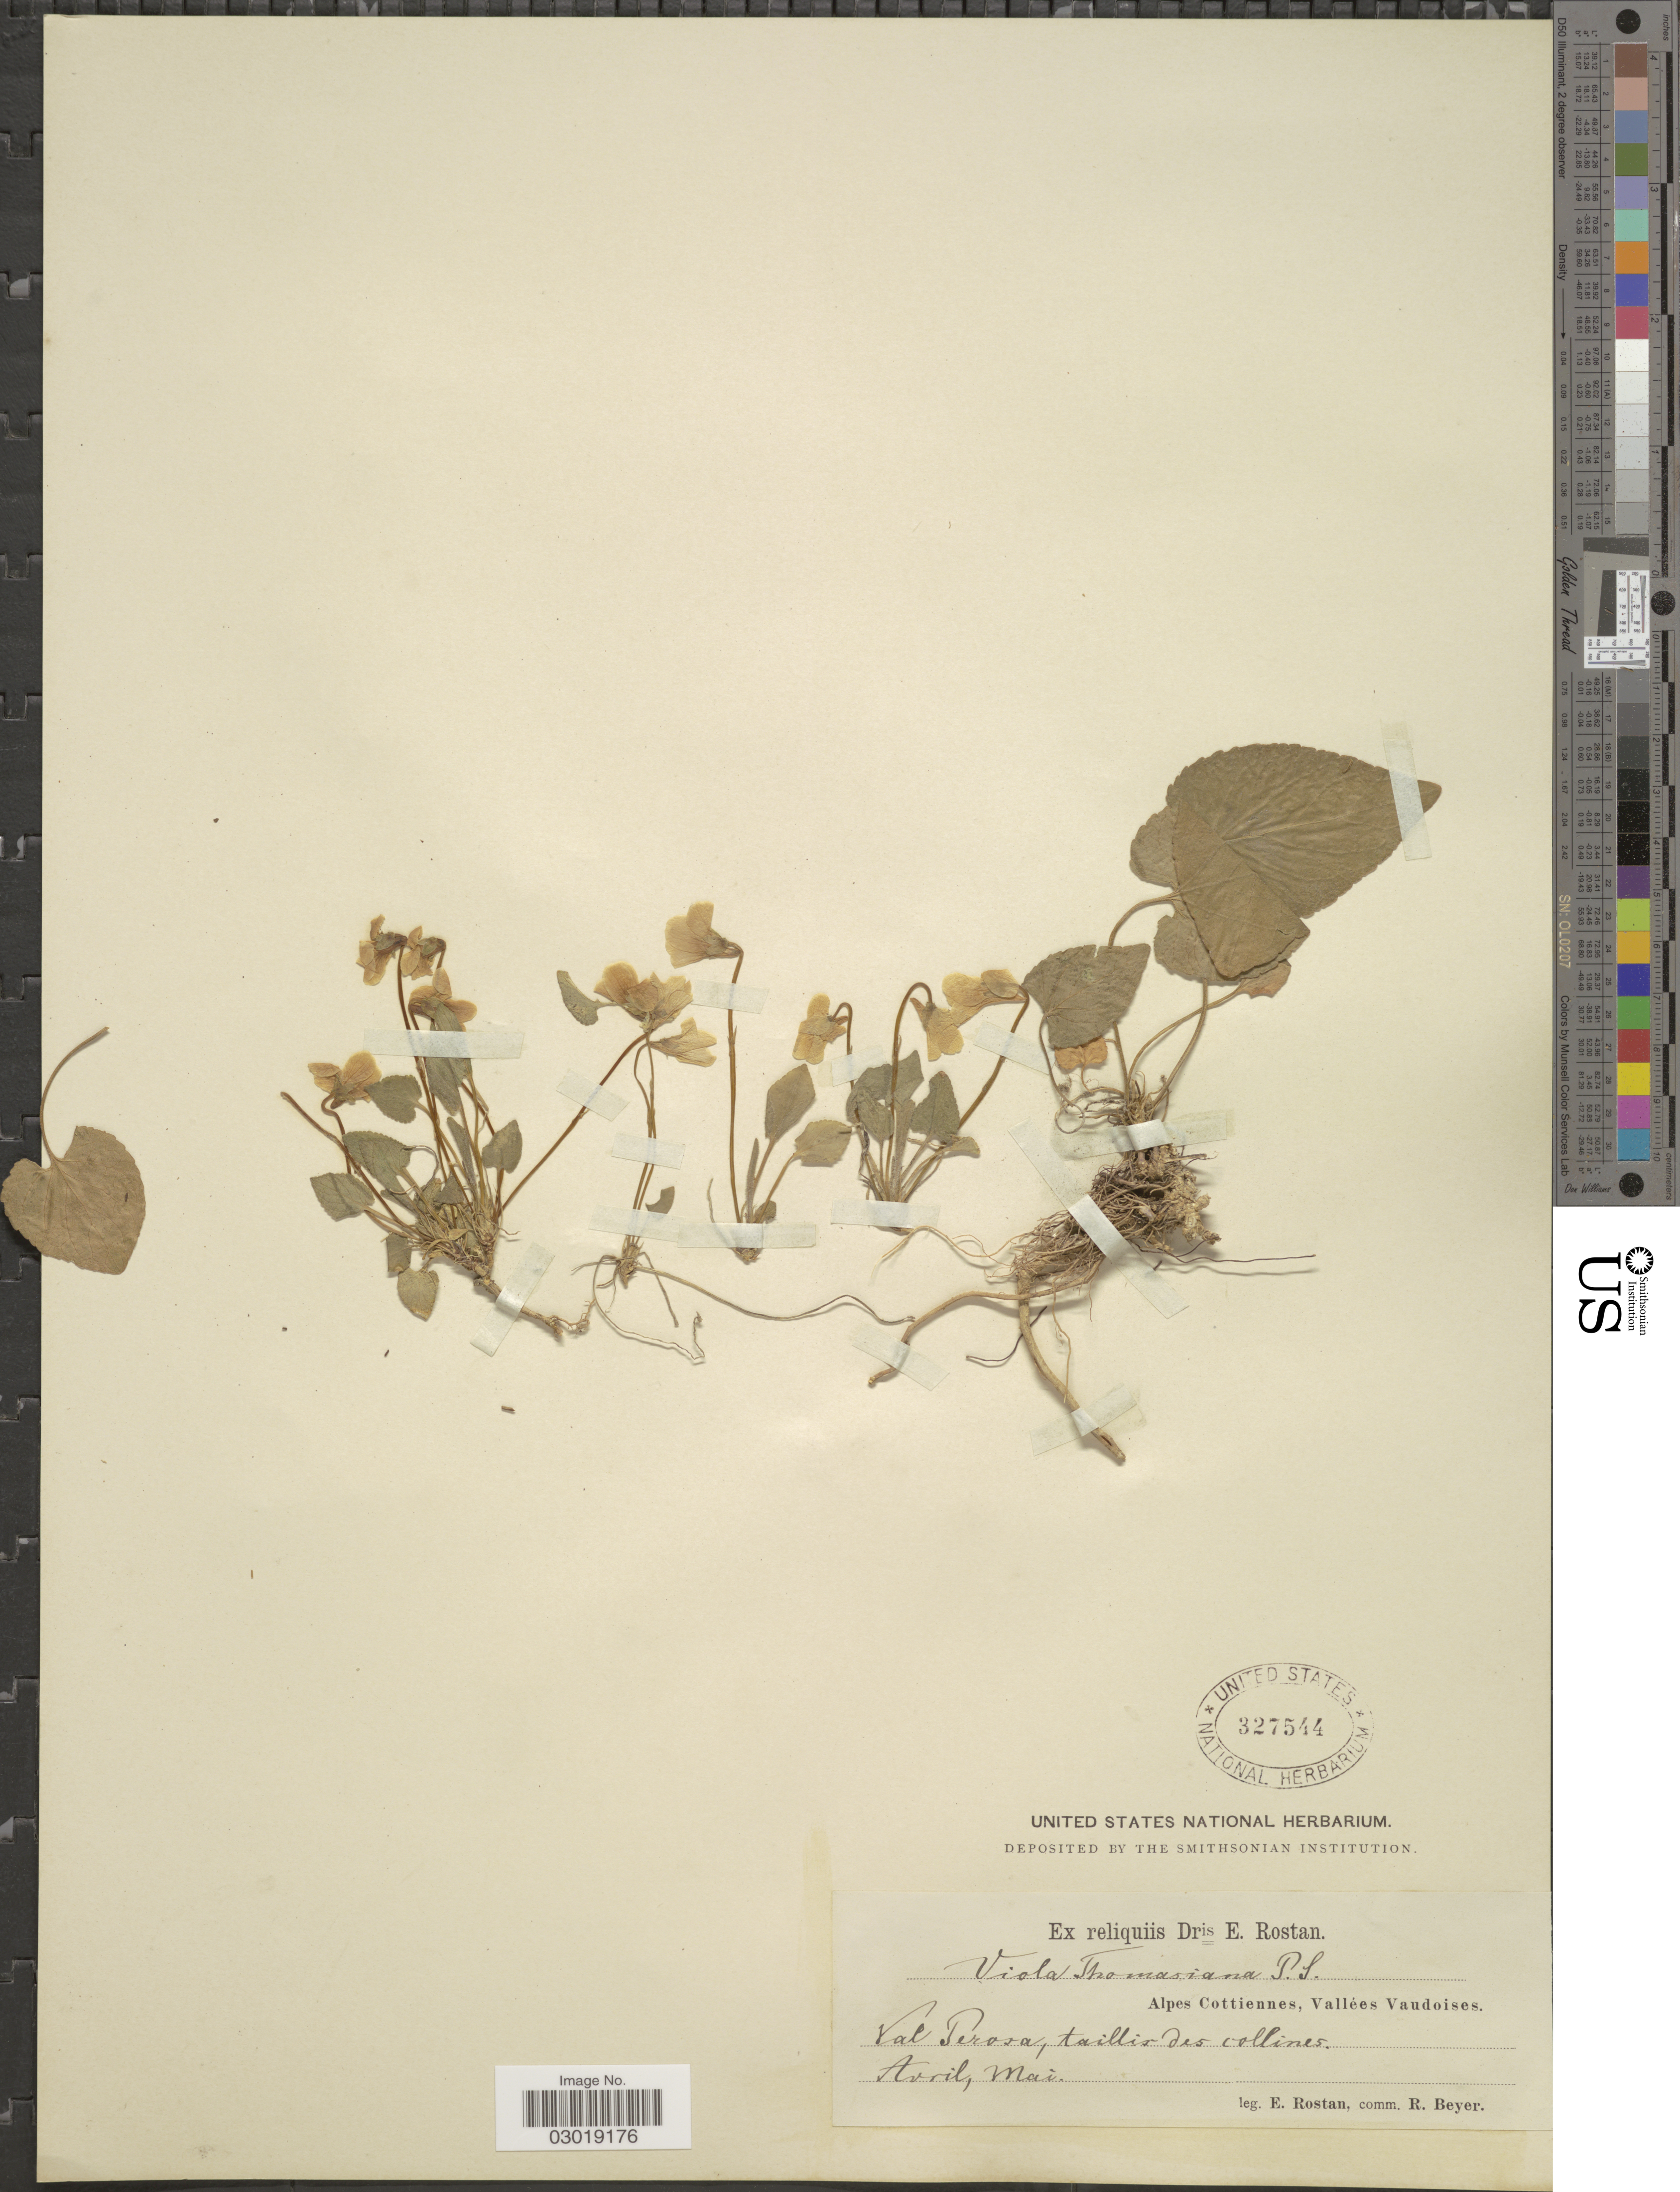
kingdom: Plantae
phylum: Tracheophyta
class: Magnoliopsida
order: Malpighiales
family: Violaceae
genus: Viola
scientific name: Viola thomasiana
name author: Songeon & E.P. Perrier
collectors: E. Rostan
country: Italy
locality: Alpes Cottiennes, Vallées Vaudoises. Val Perosa, taillis des collines.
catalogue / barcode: US 327544